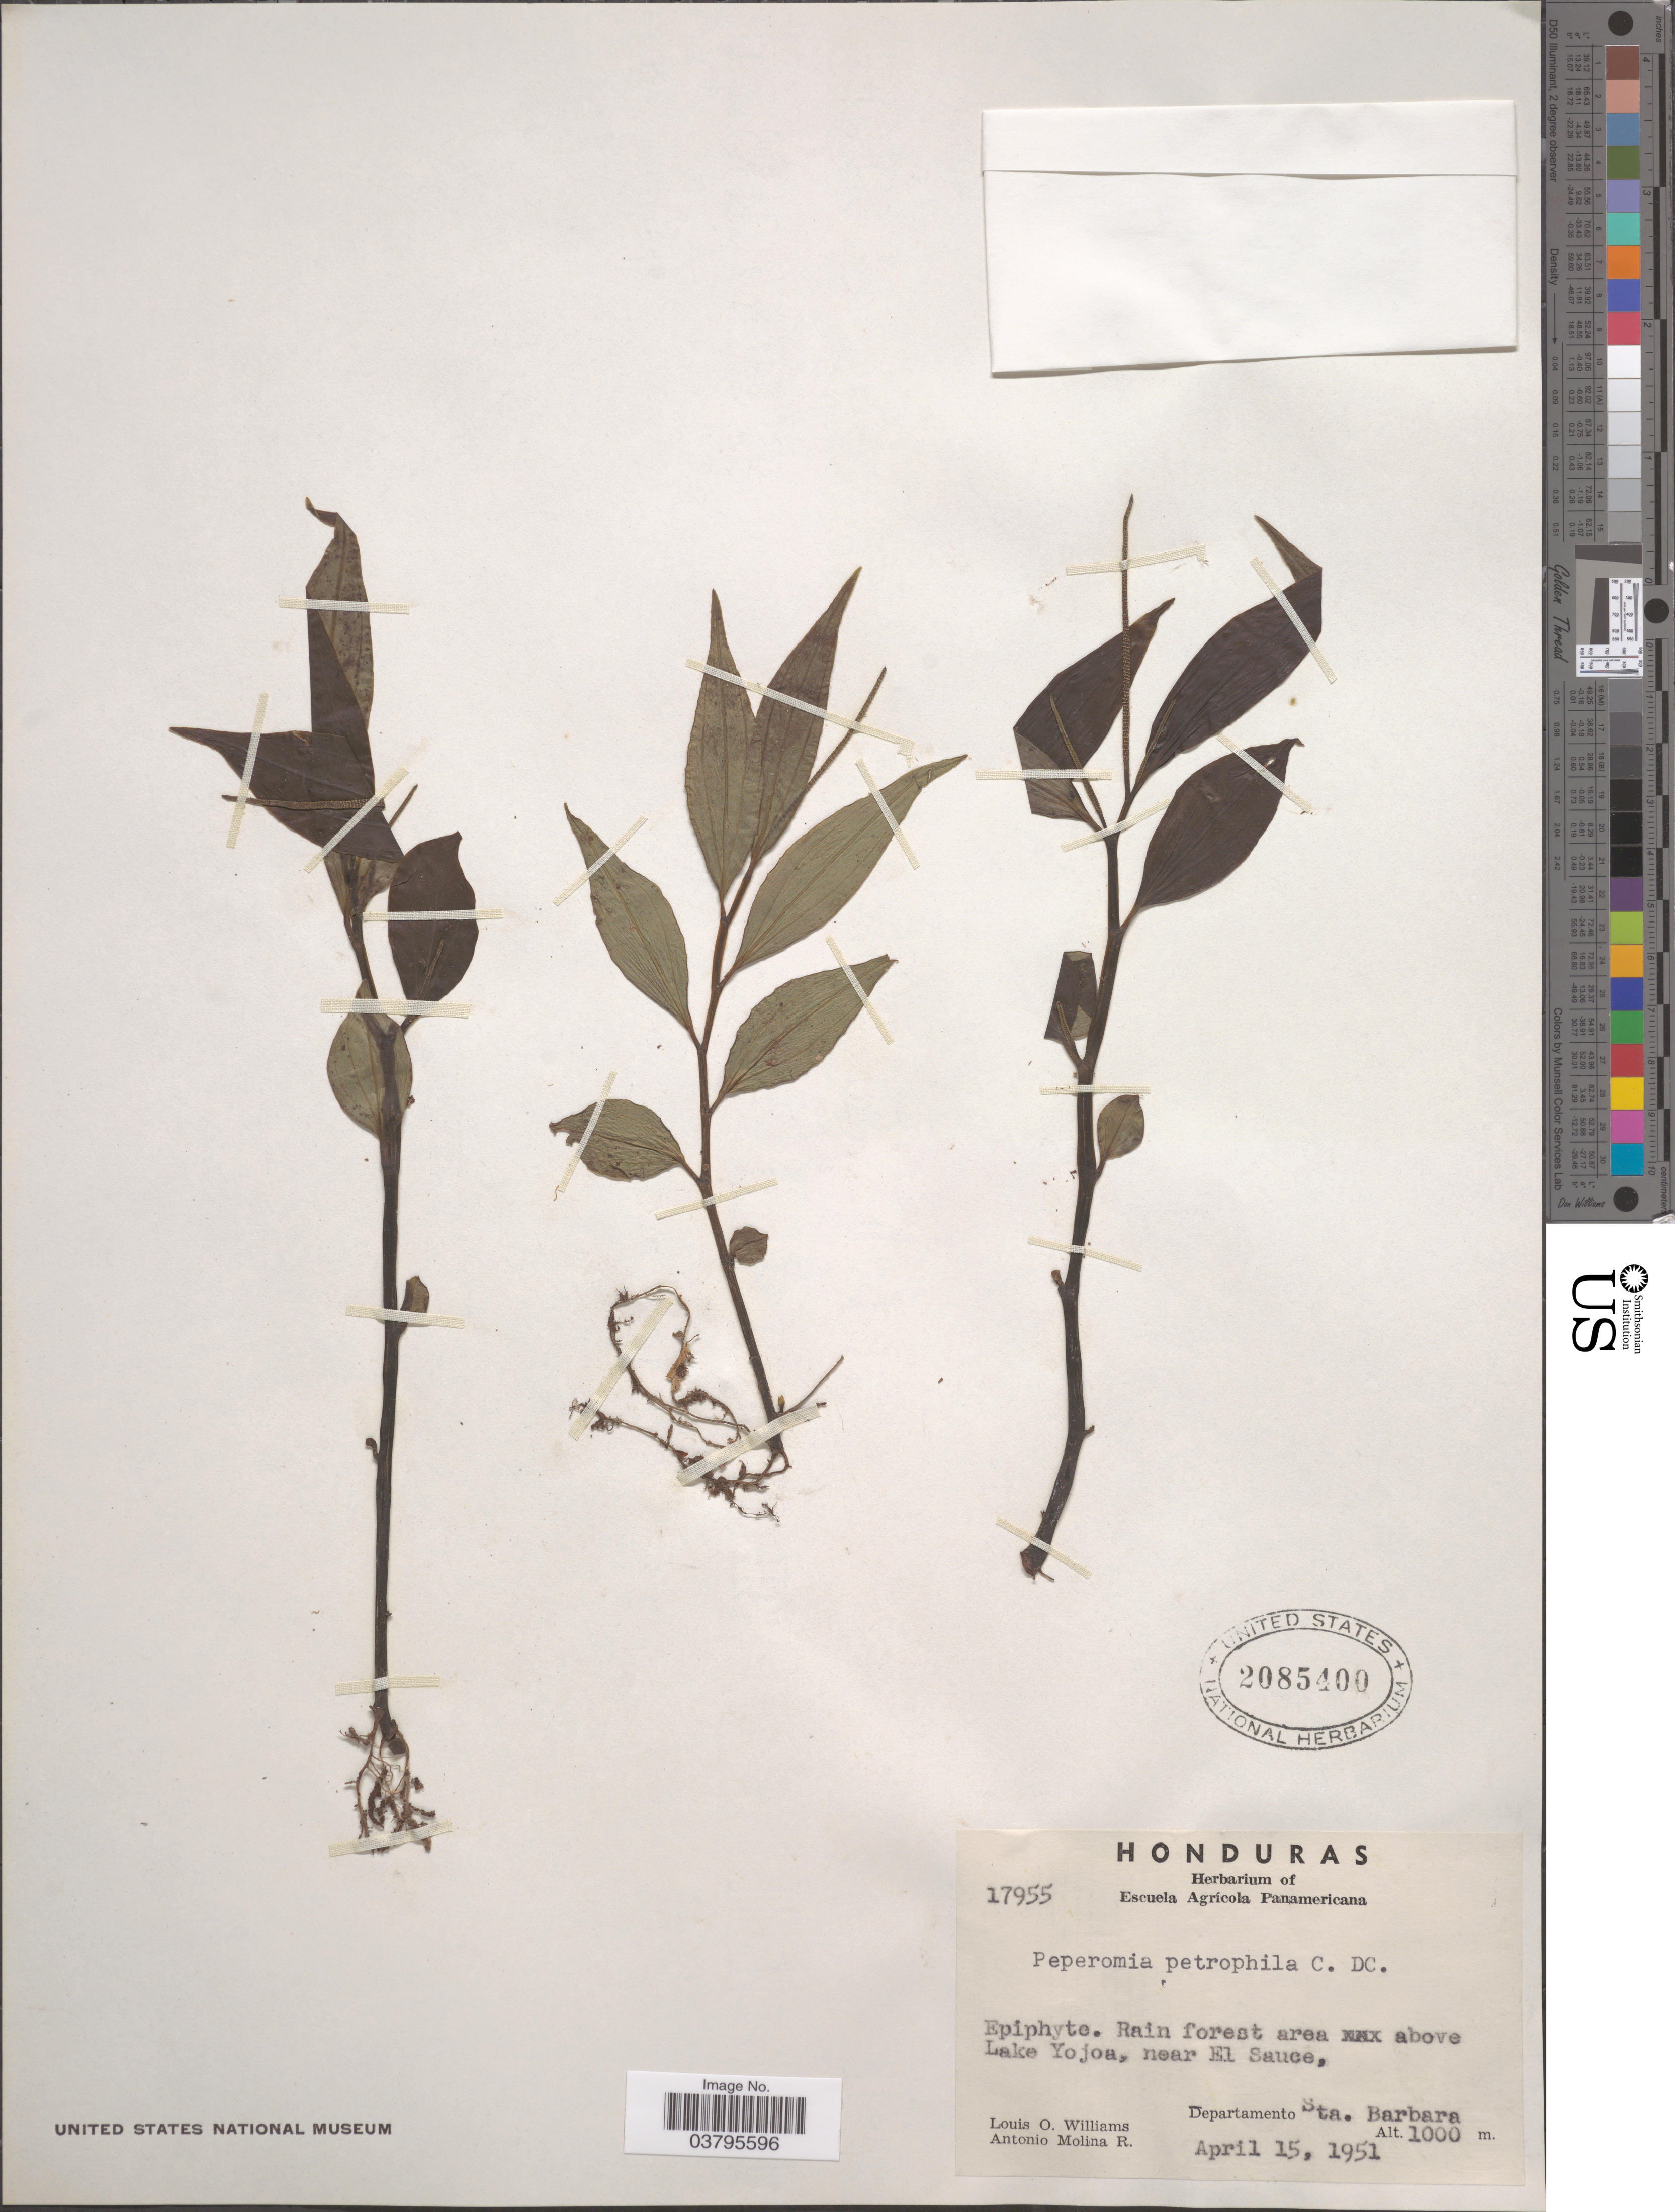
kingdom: Plantae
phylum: Tracheophyta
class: Magnoliopsida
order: Piperales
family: Piperaceae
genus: Peperomia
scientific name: Peperomia alata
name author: Ruiz & Pav.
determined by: Jiménez, José Estaban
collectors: L. O. Williams & A. Molina R.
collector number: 17955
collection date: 1951-04-15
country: Honduras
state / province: Santa Barbara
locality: Rain forest area above Lake Yojoa, near El Sauce, Departamento Sta. Barbara.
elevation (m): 1000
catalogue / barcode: US 2085400